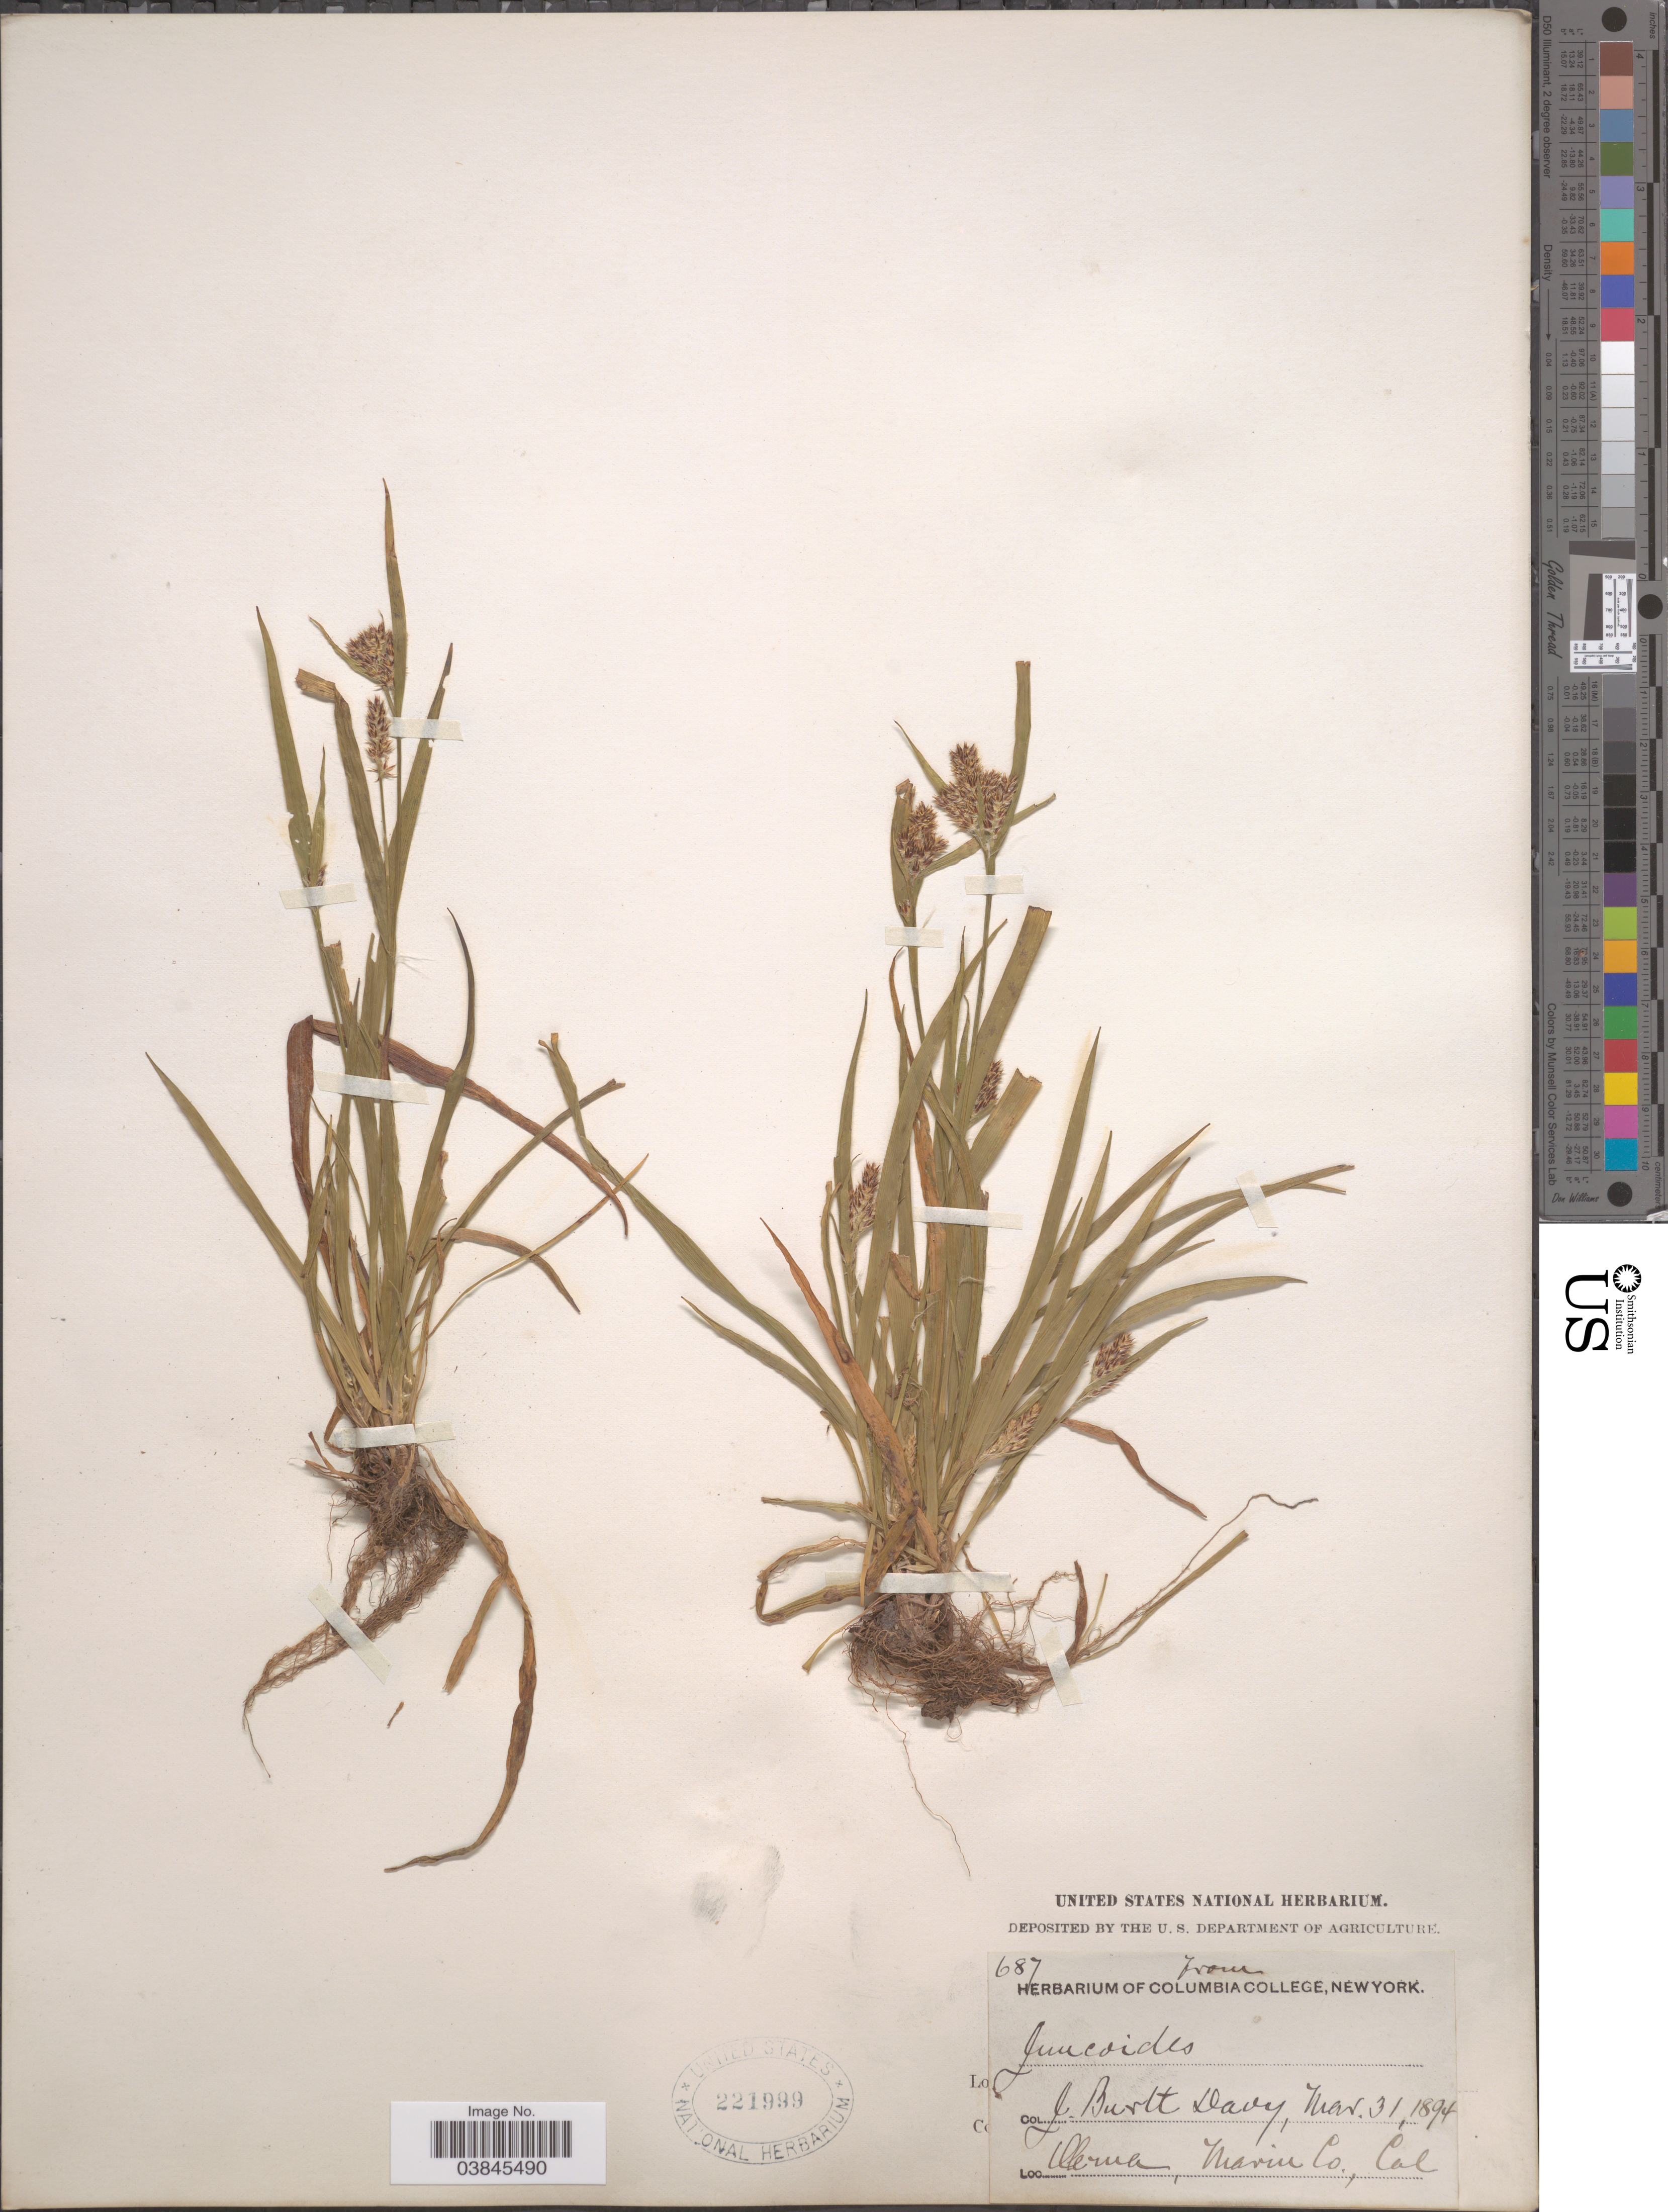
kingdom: Plantae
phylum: Tracheophyta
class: Liliopsida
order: Poales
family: Juncaceae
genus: Luzula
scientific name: Luzula campestris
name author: (L.) DC.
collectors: J. Burtt Davy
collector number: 687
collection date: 1894-03-31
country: United States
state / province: California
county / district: Marin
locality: Olema, Marin Co.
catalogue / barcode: US 221999